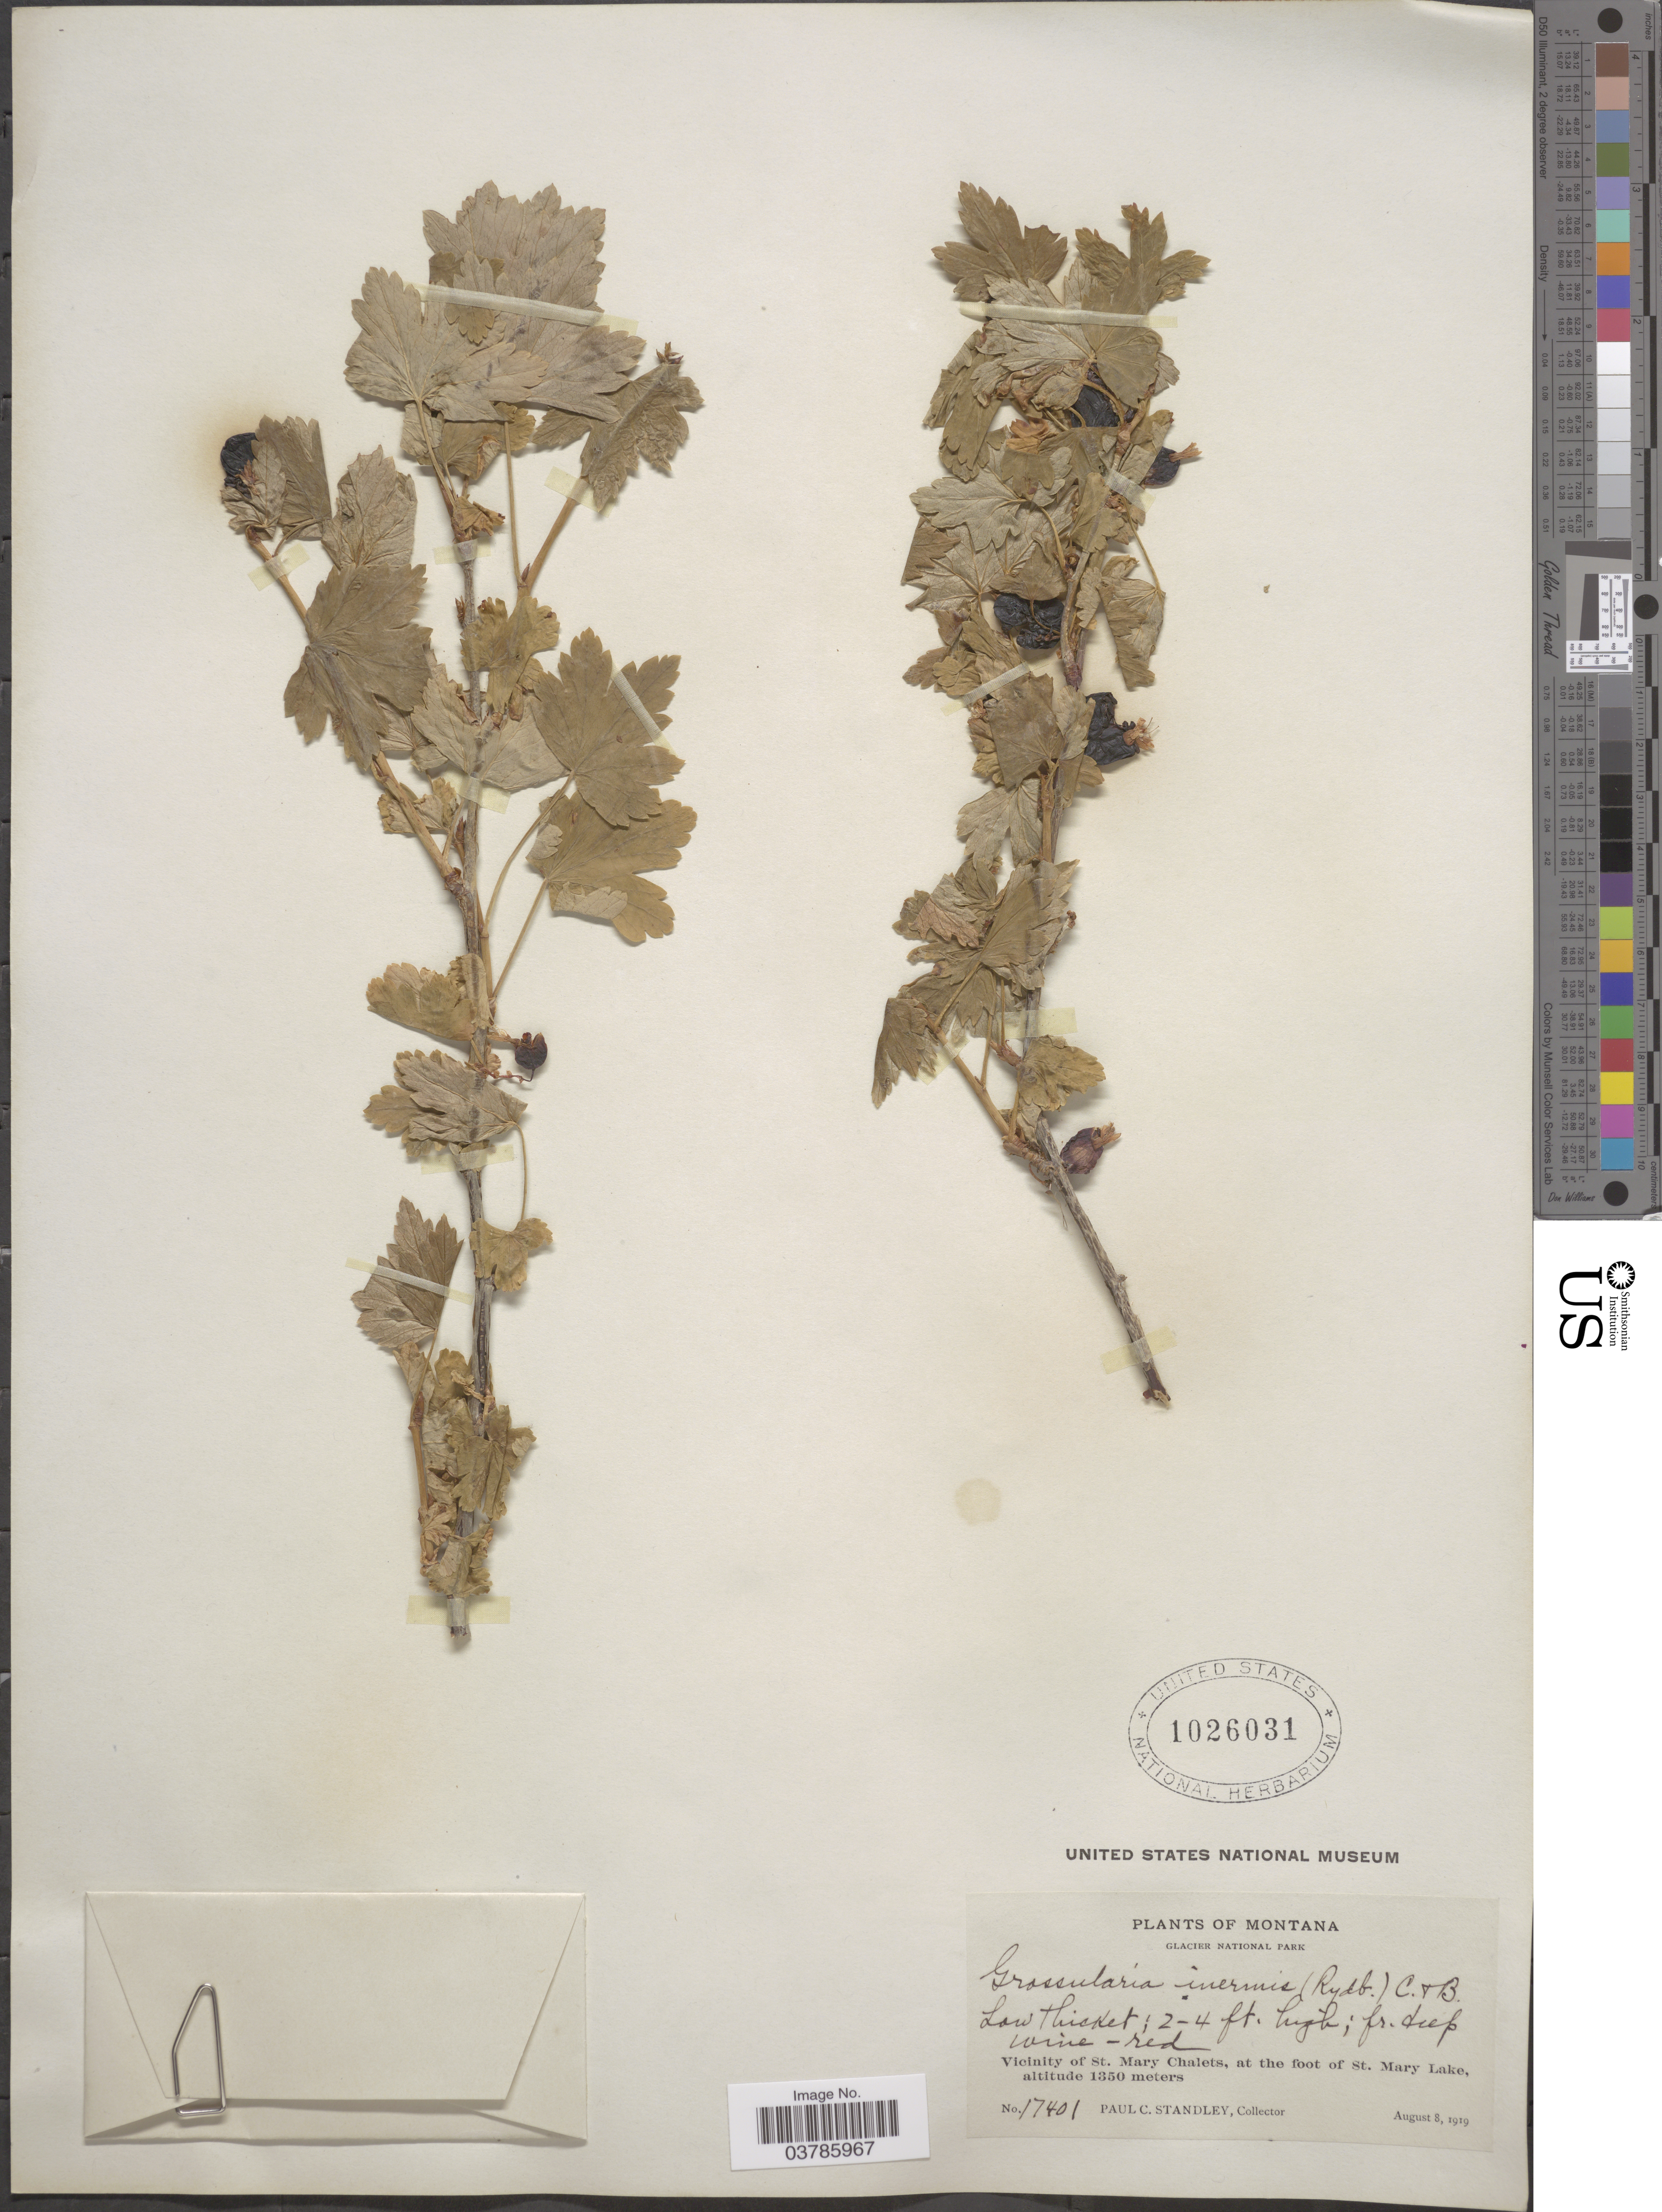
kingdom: Plantae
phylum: Tracheophyta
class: Magnoliopsida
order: Saxifragales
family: Grossulariaceae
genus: Ribes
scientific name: Ribes inerme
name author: Rydb.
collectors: P. C. Standley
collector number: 17401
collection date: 1919-08-08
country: United States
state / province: Montana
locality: Glacier National Park. Vicinity of St. Mary Chalets, at the foot of St. Mary Lake.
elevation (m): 1350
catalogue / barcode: US 1026031